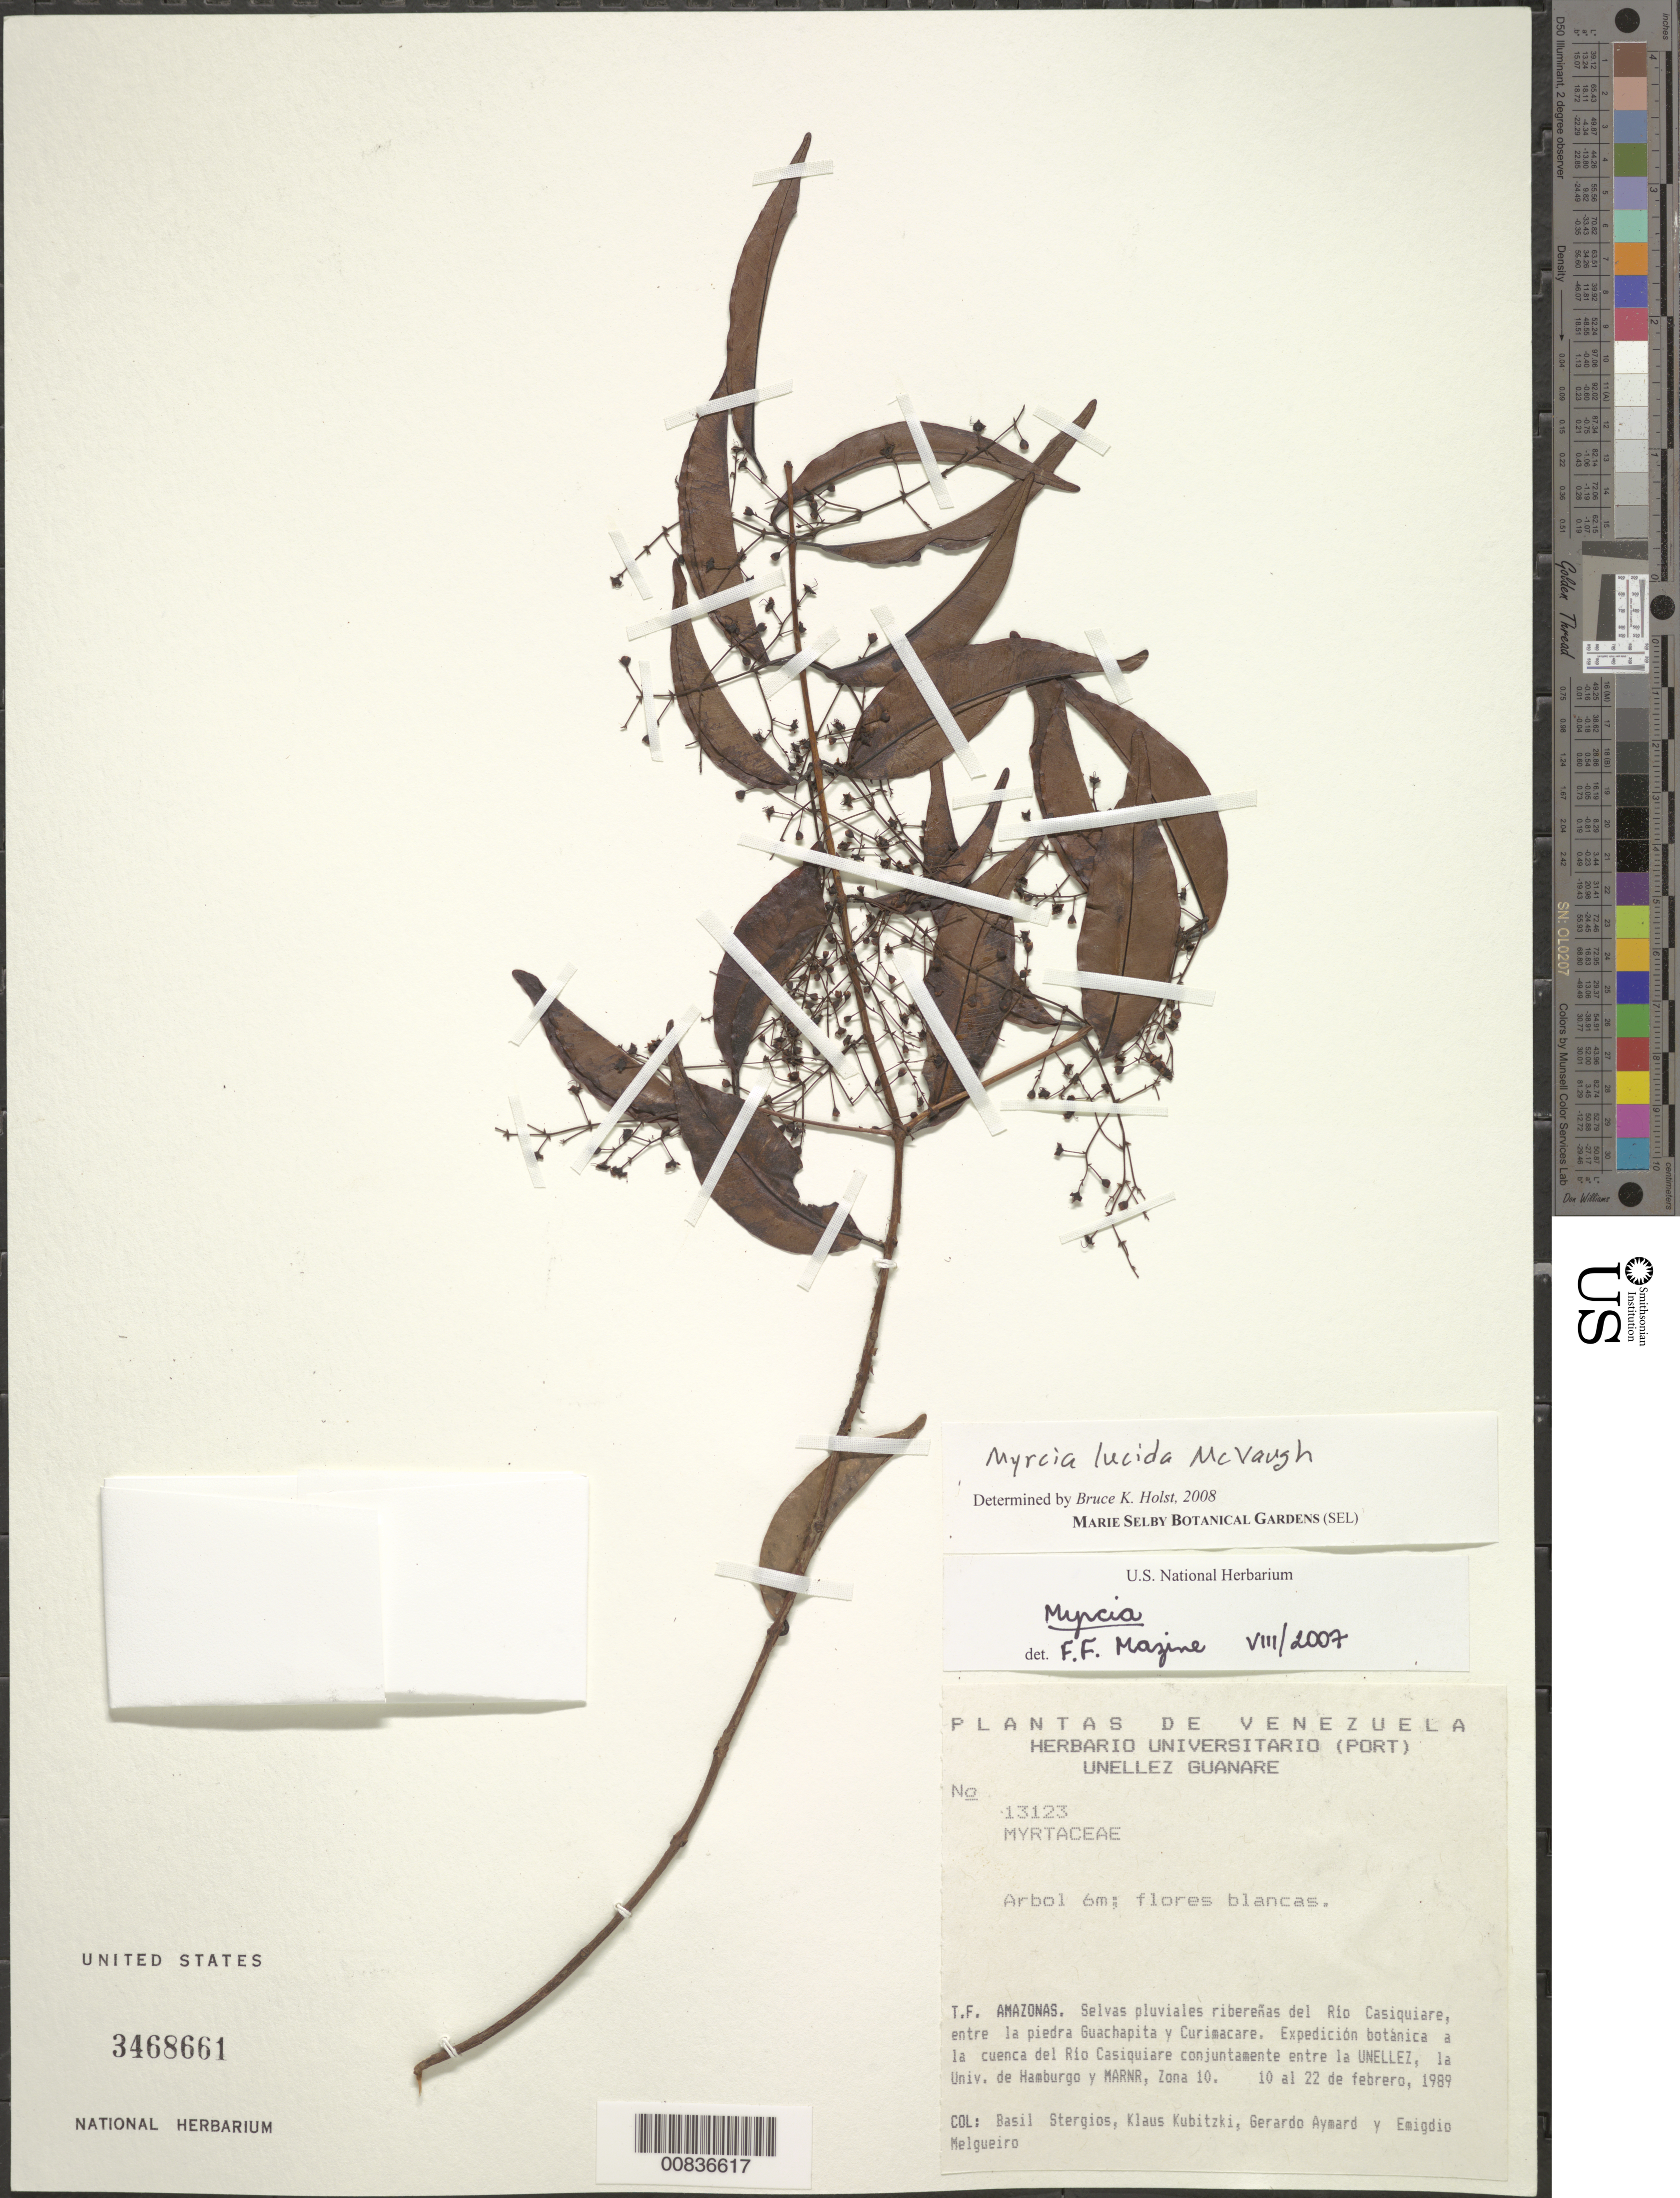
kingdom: Plantae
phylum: Tracheophyta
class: Magnoliopsida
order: Myrtales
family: Myrtaceae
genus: Myrcia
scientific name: Myrcia lucida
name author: McVaugh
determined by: Holst, Bruce K.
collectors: B. G. Stergios, K. Kubitzki, G. A. Aymard & E. Melgueiro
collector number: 13123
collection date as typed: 10-Feb-89 to 22-Feb-89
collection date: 1989-02-10/1989-02-22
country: Venezuela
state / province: Amazonas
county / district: Río Negro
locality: Río Casiquiare, Guachapita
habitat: Selvas pluviales riberenas del río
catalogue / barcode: US 3468661